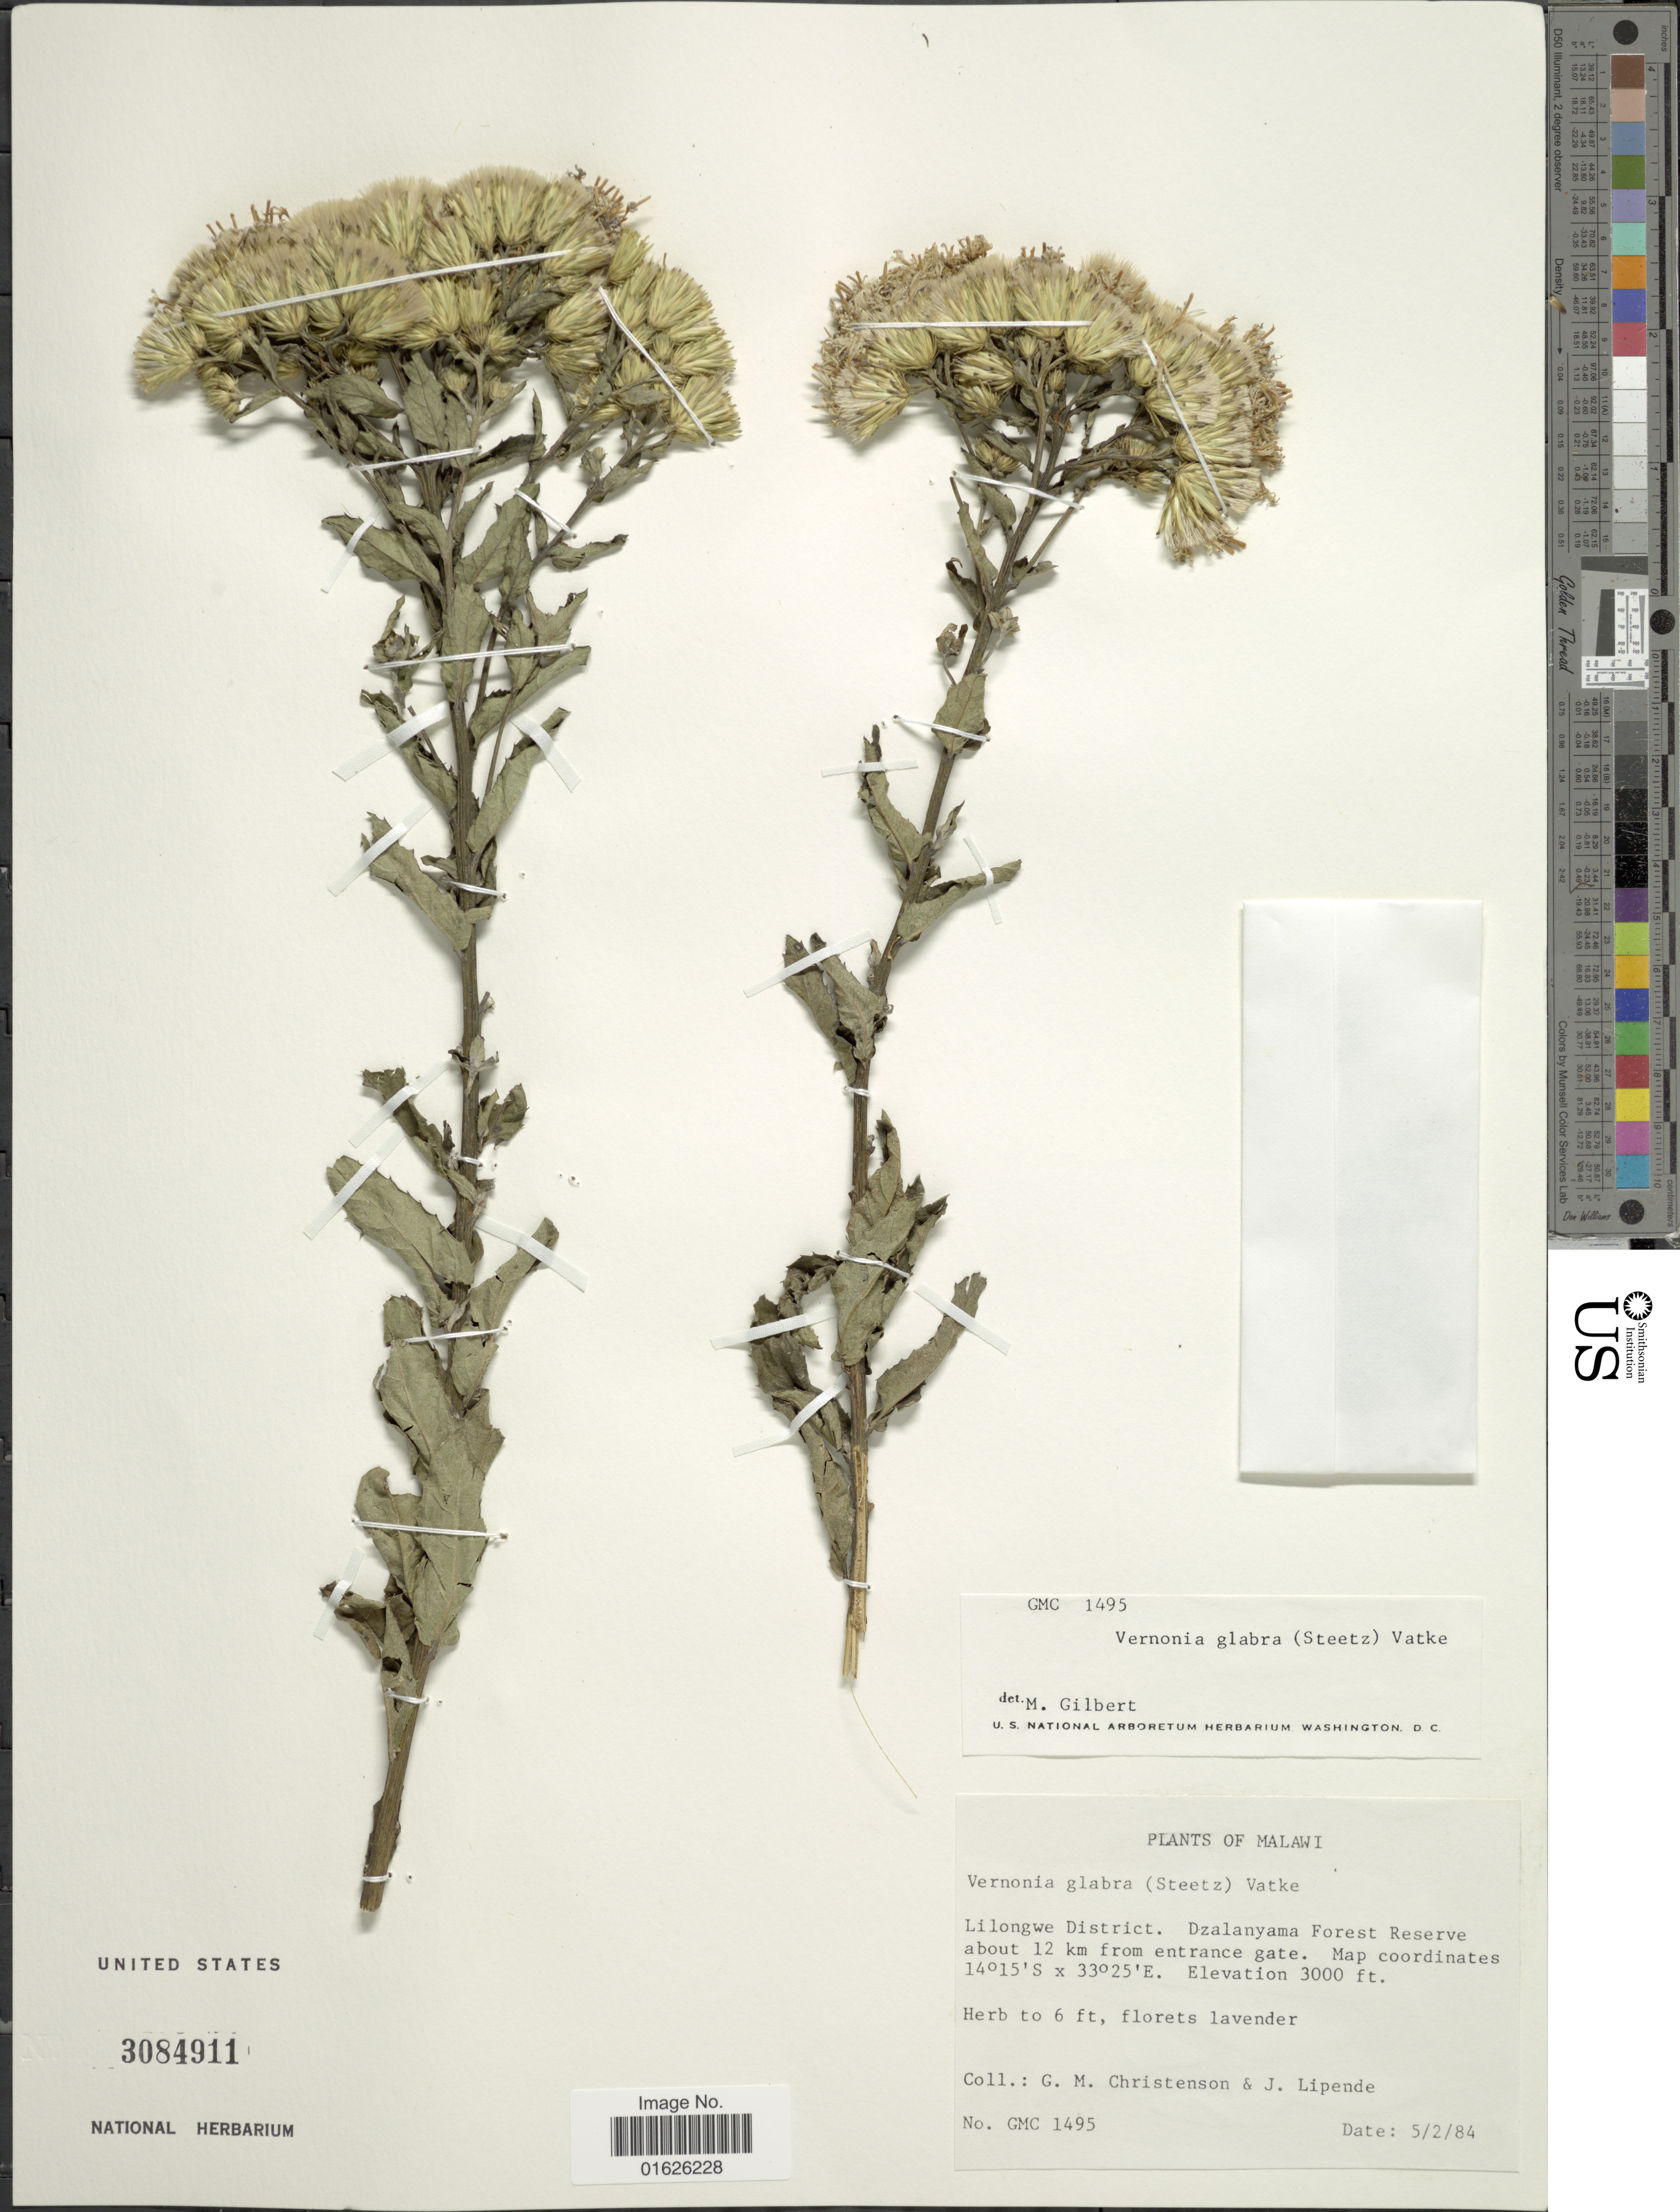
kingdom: Plantae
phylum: Tracheophyta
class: Magnoliopsida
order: Asterales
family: Asteraceae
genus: Linzia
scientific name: Linzia glabra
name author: Steetz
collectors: G. Christenson & J. Lipende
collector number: GMC 1495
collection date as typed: Transcribed d/m/y: 2/5/84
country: Malawi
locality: Lilongwe District, Dzalanyama Forest Reserve about 12 km from entrance gate.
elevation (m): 914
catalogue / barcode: US 3084911